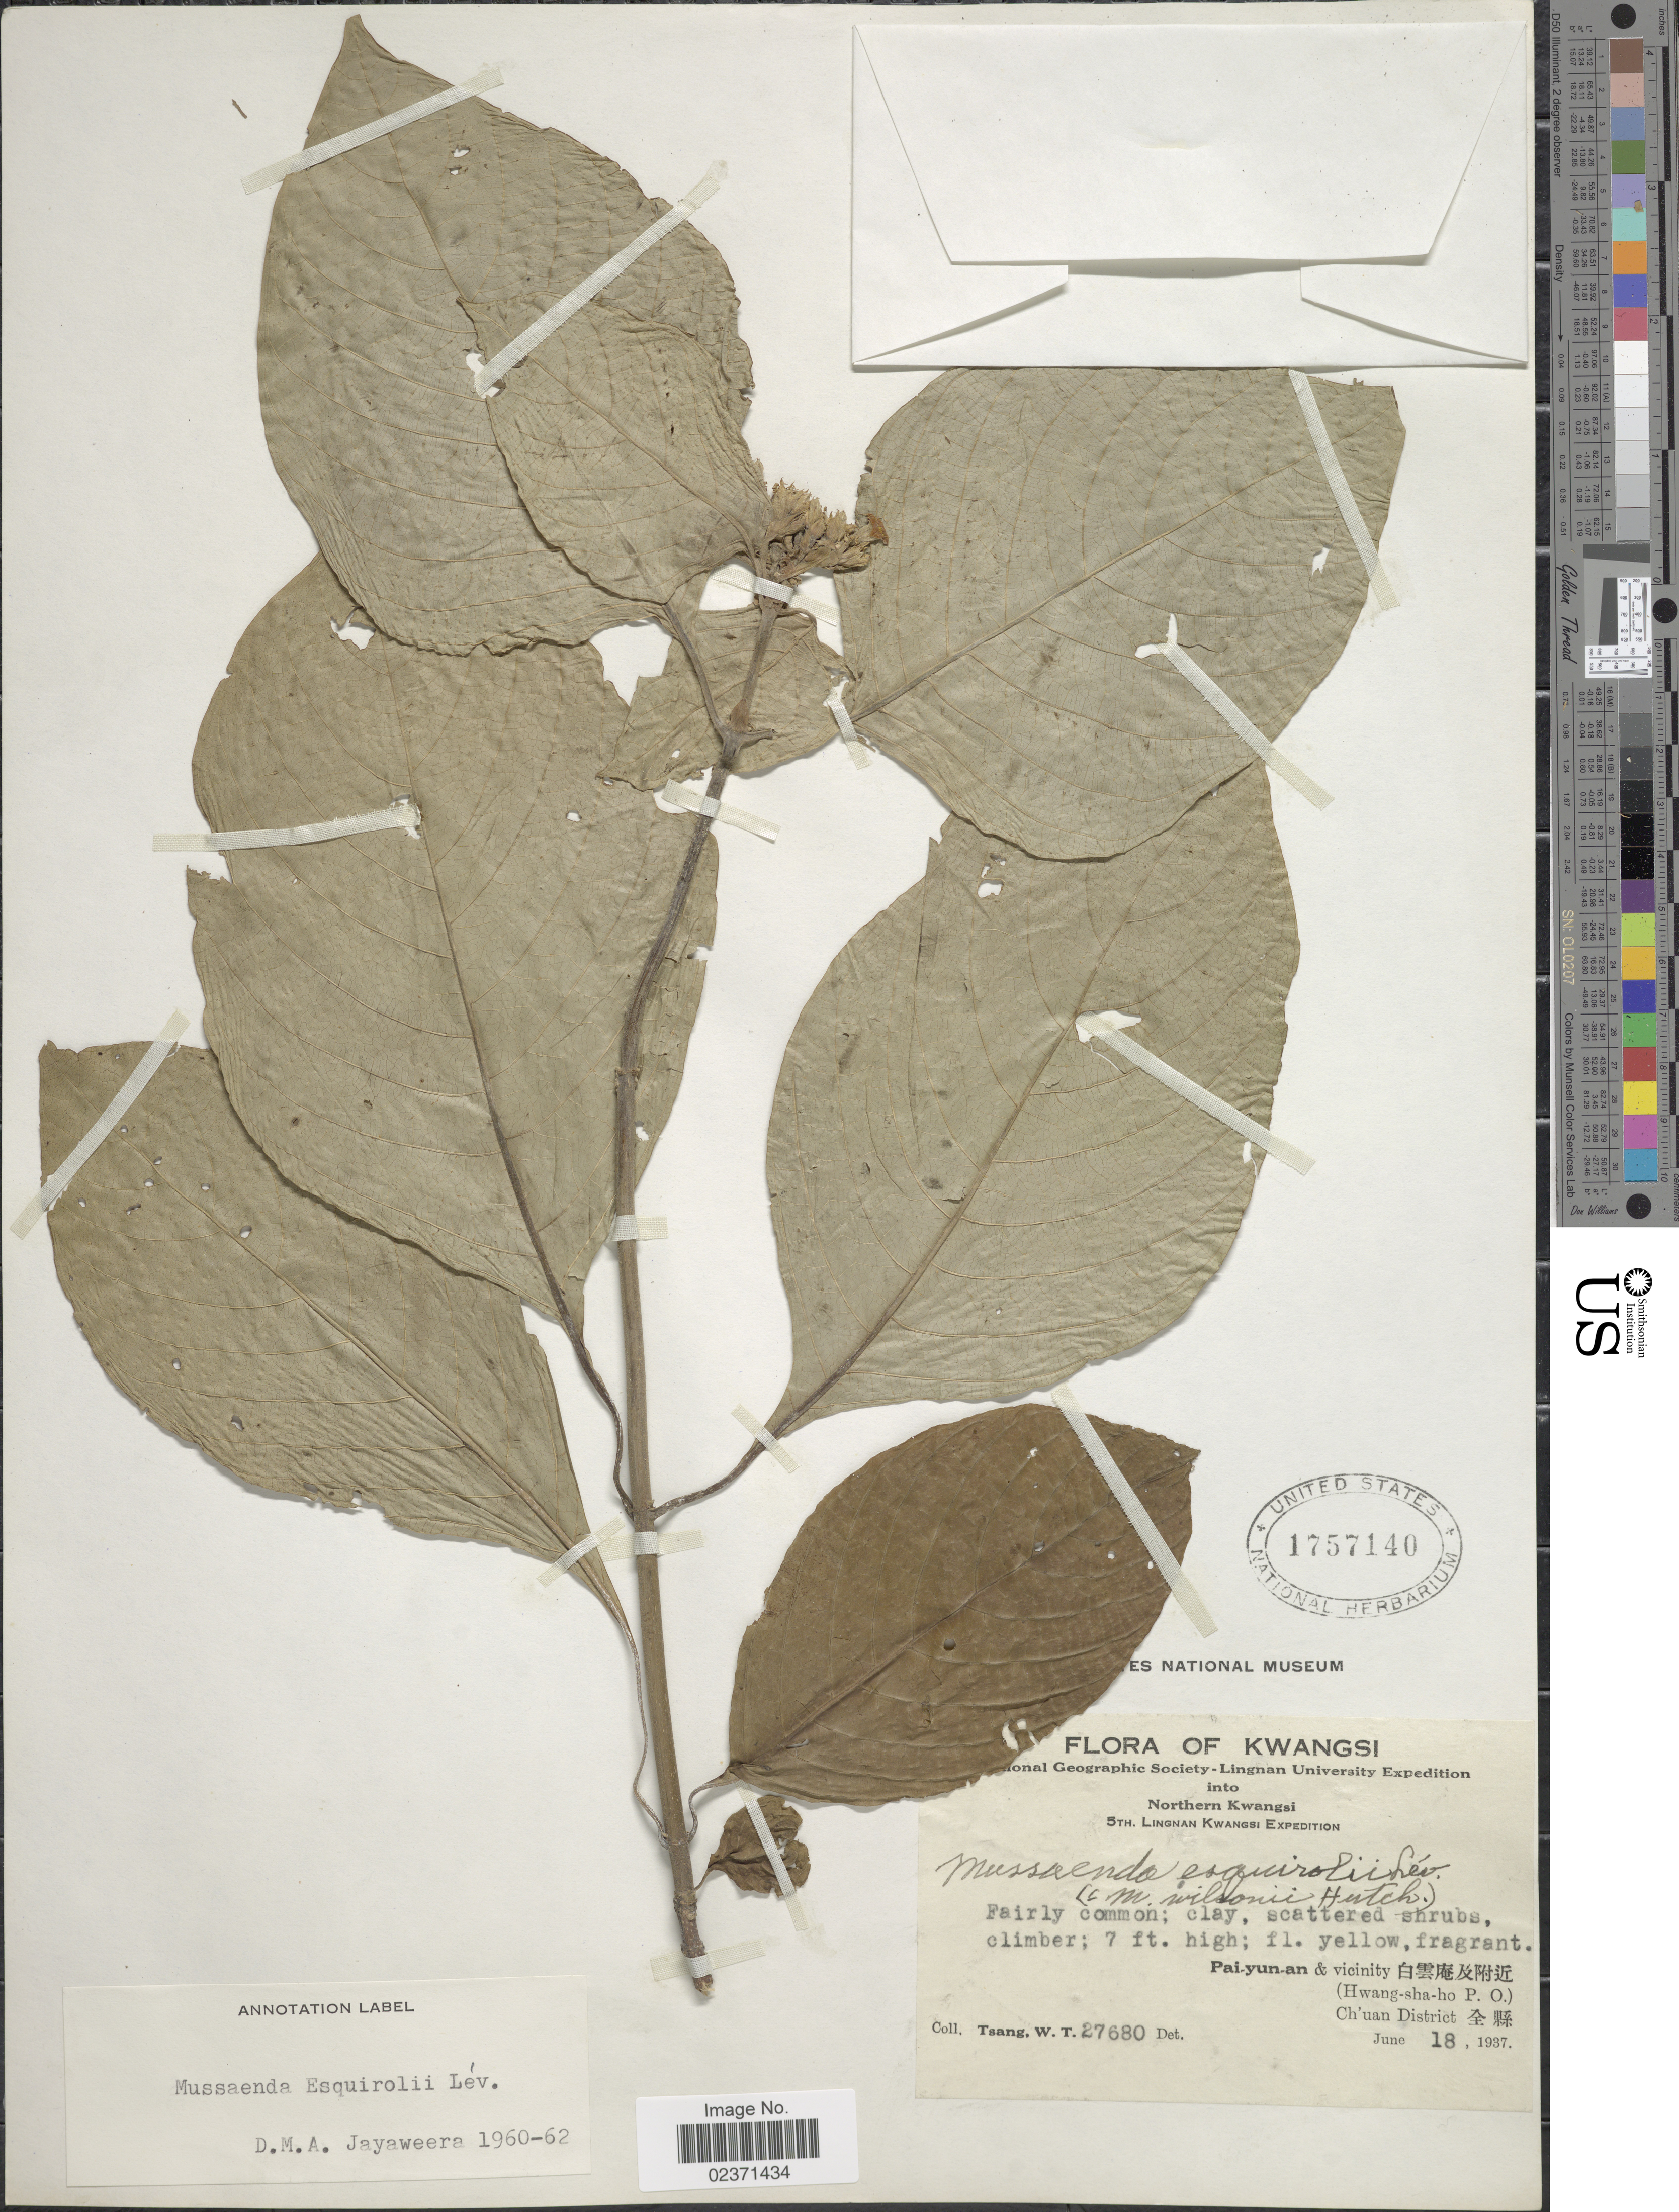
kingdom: Plantae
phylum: Tracheophyta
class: Magnoliopsida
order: Gentianales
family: Rubiaceae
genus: Mussaenda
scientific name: Mussaenda esquirolii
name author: H. Lév.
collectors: W. T. Tsang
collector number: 27680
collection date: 1937-06-18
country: China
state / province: Guangxi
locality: Northern Kwangsi. Pai-yun-an & vicinity (Hwang-sha-ho P. O.) Ch'uan District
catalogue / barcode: US 1757140